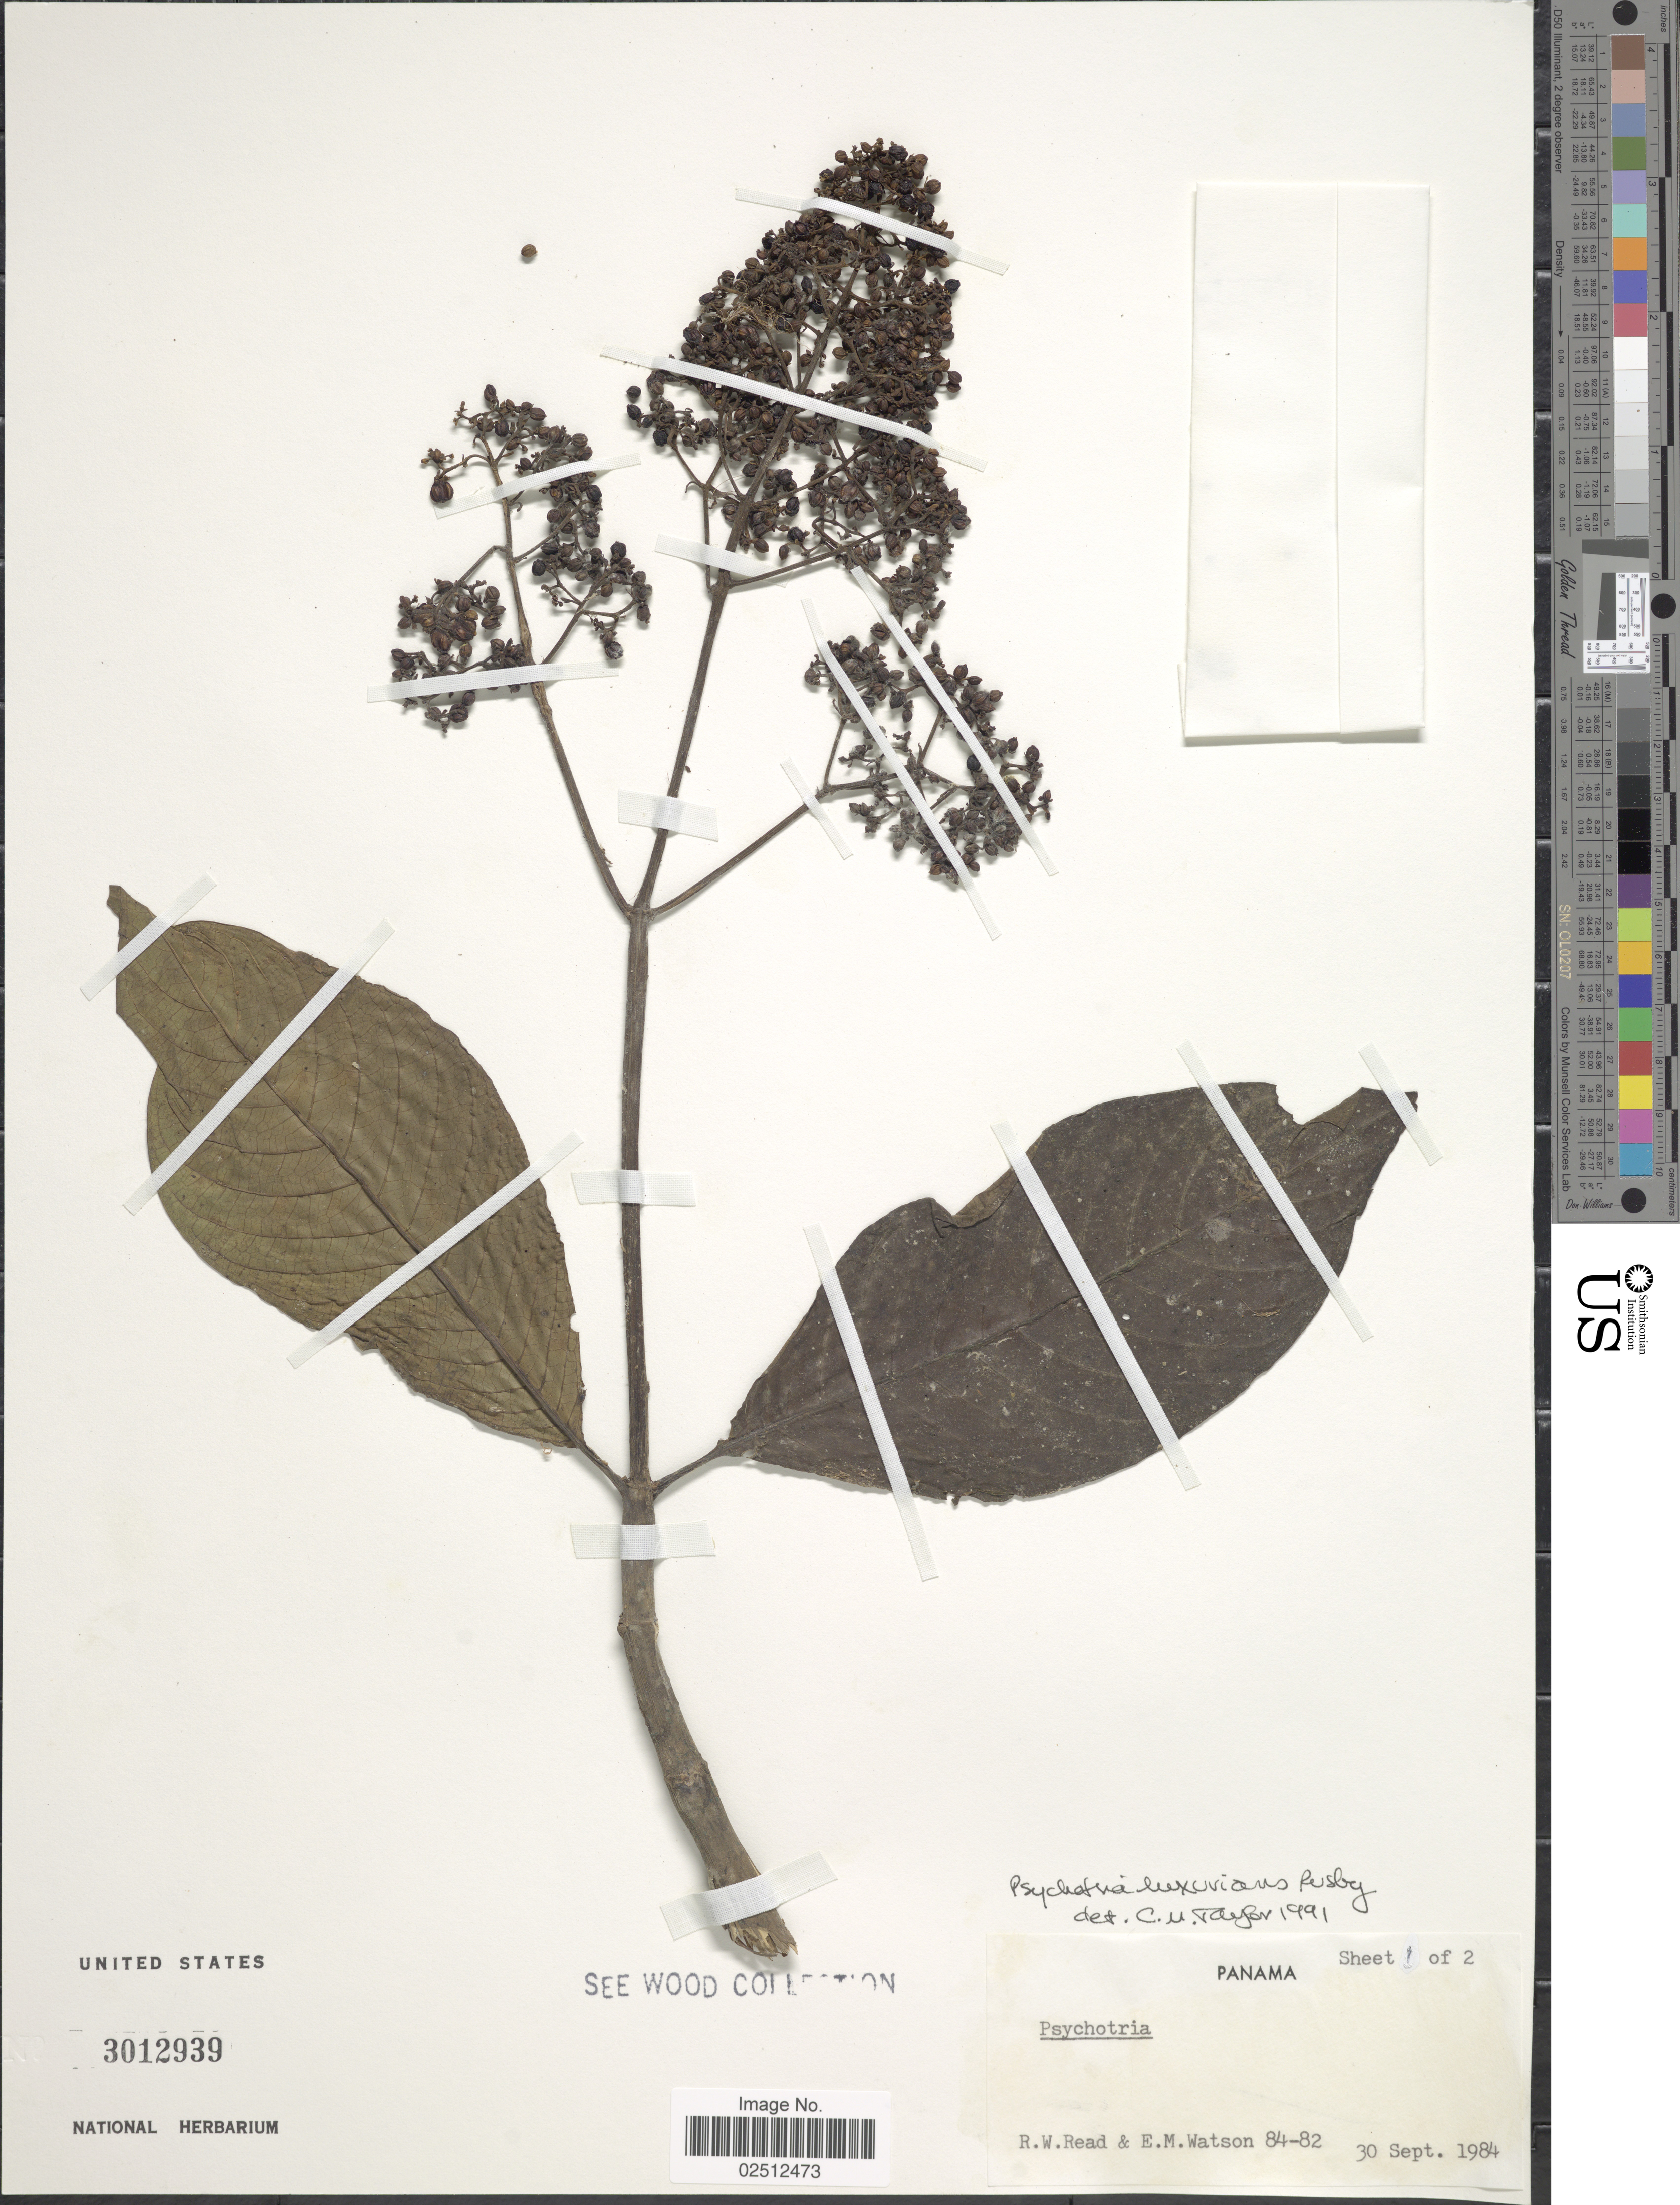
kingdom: Plantae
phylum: Tracheophyta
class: Magnoliopsida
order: Gentianales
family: Rubiaceae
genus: Psychotria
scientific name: Psychotria luxurians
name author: Rusby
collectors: R. W. Read & E. M. Watson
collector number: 84-82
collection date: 1984-09-30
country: Panama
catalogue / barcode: US 3012939